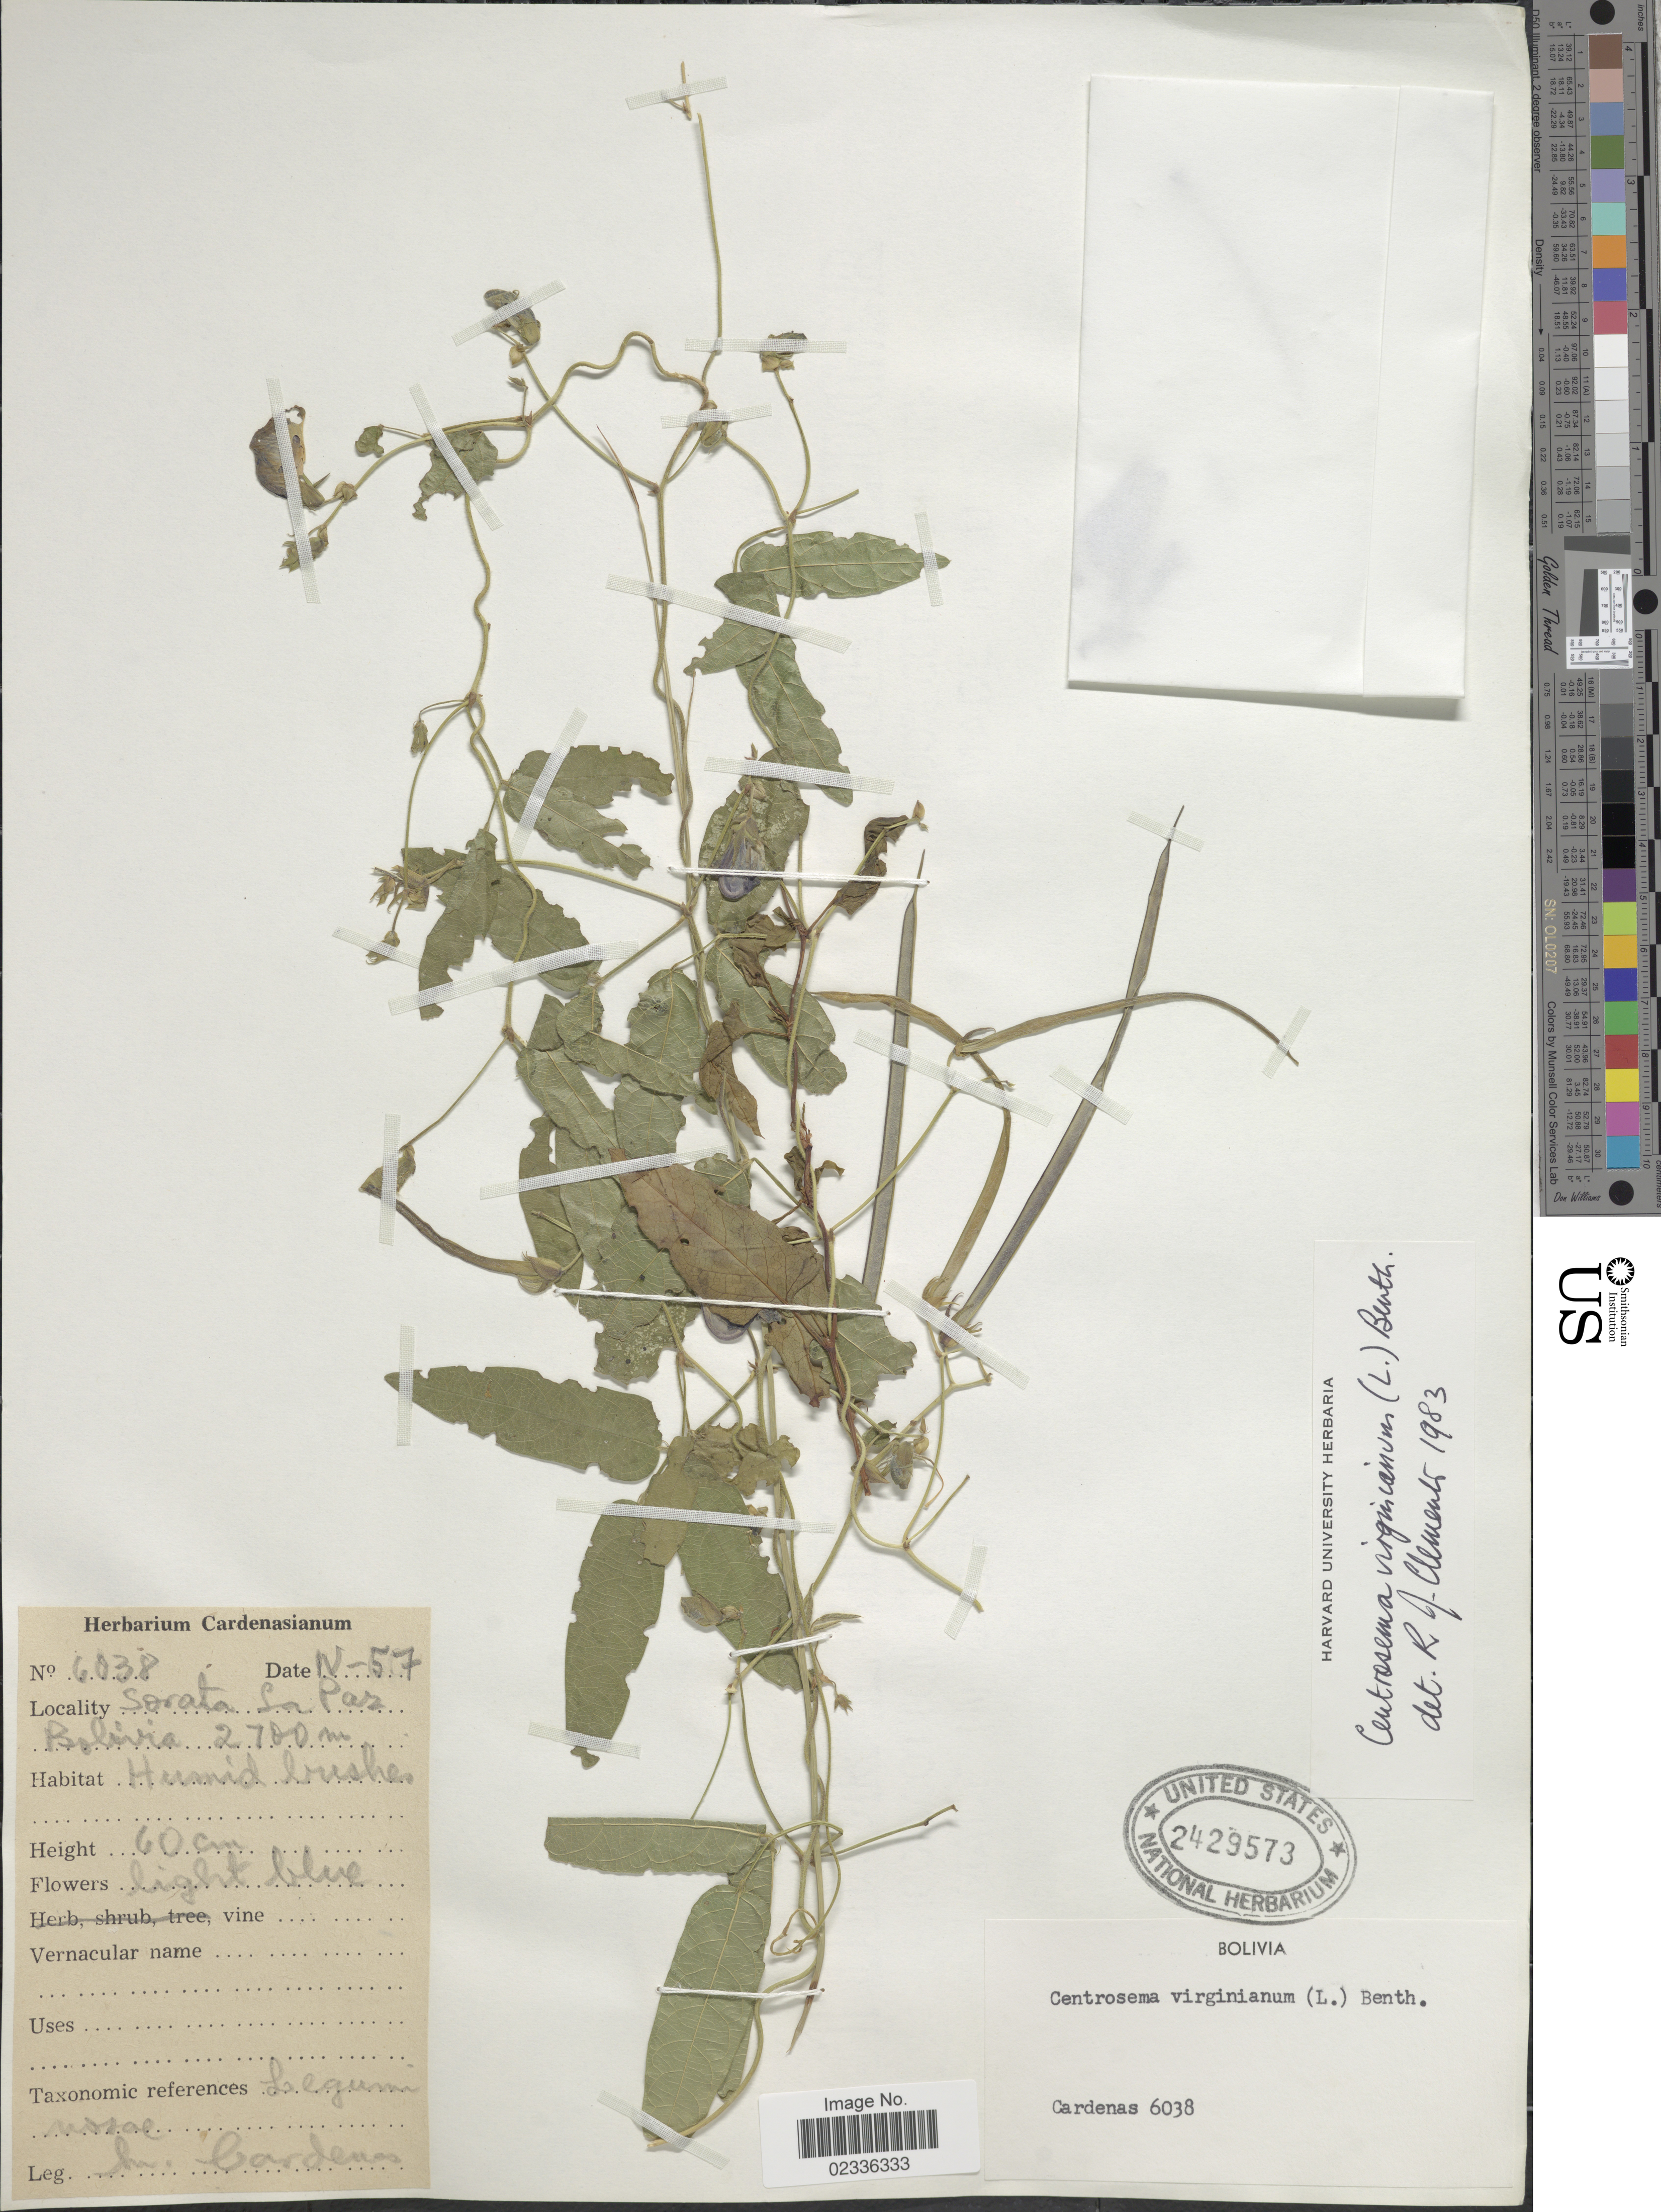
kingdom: Plantae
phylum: Tracheophyta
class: Magnoliopsida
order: Fabales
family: Fabaceae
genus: Centrosema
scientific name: Centrosema virginianum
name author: (L.) Benth.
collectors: M. Cárdenas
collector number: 6038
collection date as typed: Transcribed d/m/y: /11/57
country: Bolivia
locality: Sorata La Paz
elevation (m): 2700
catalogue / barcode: US 2429573